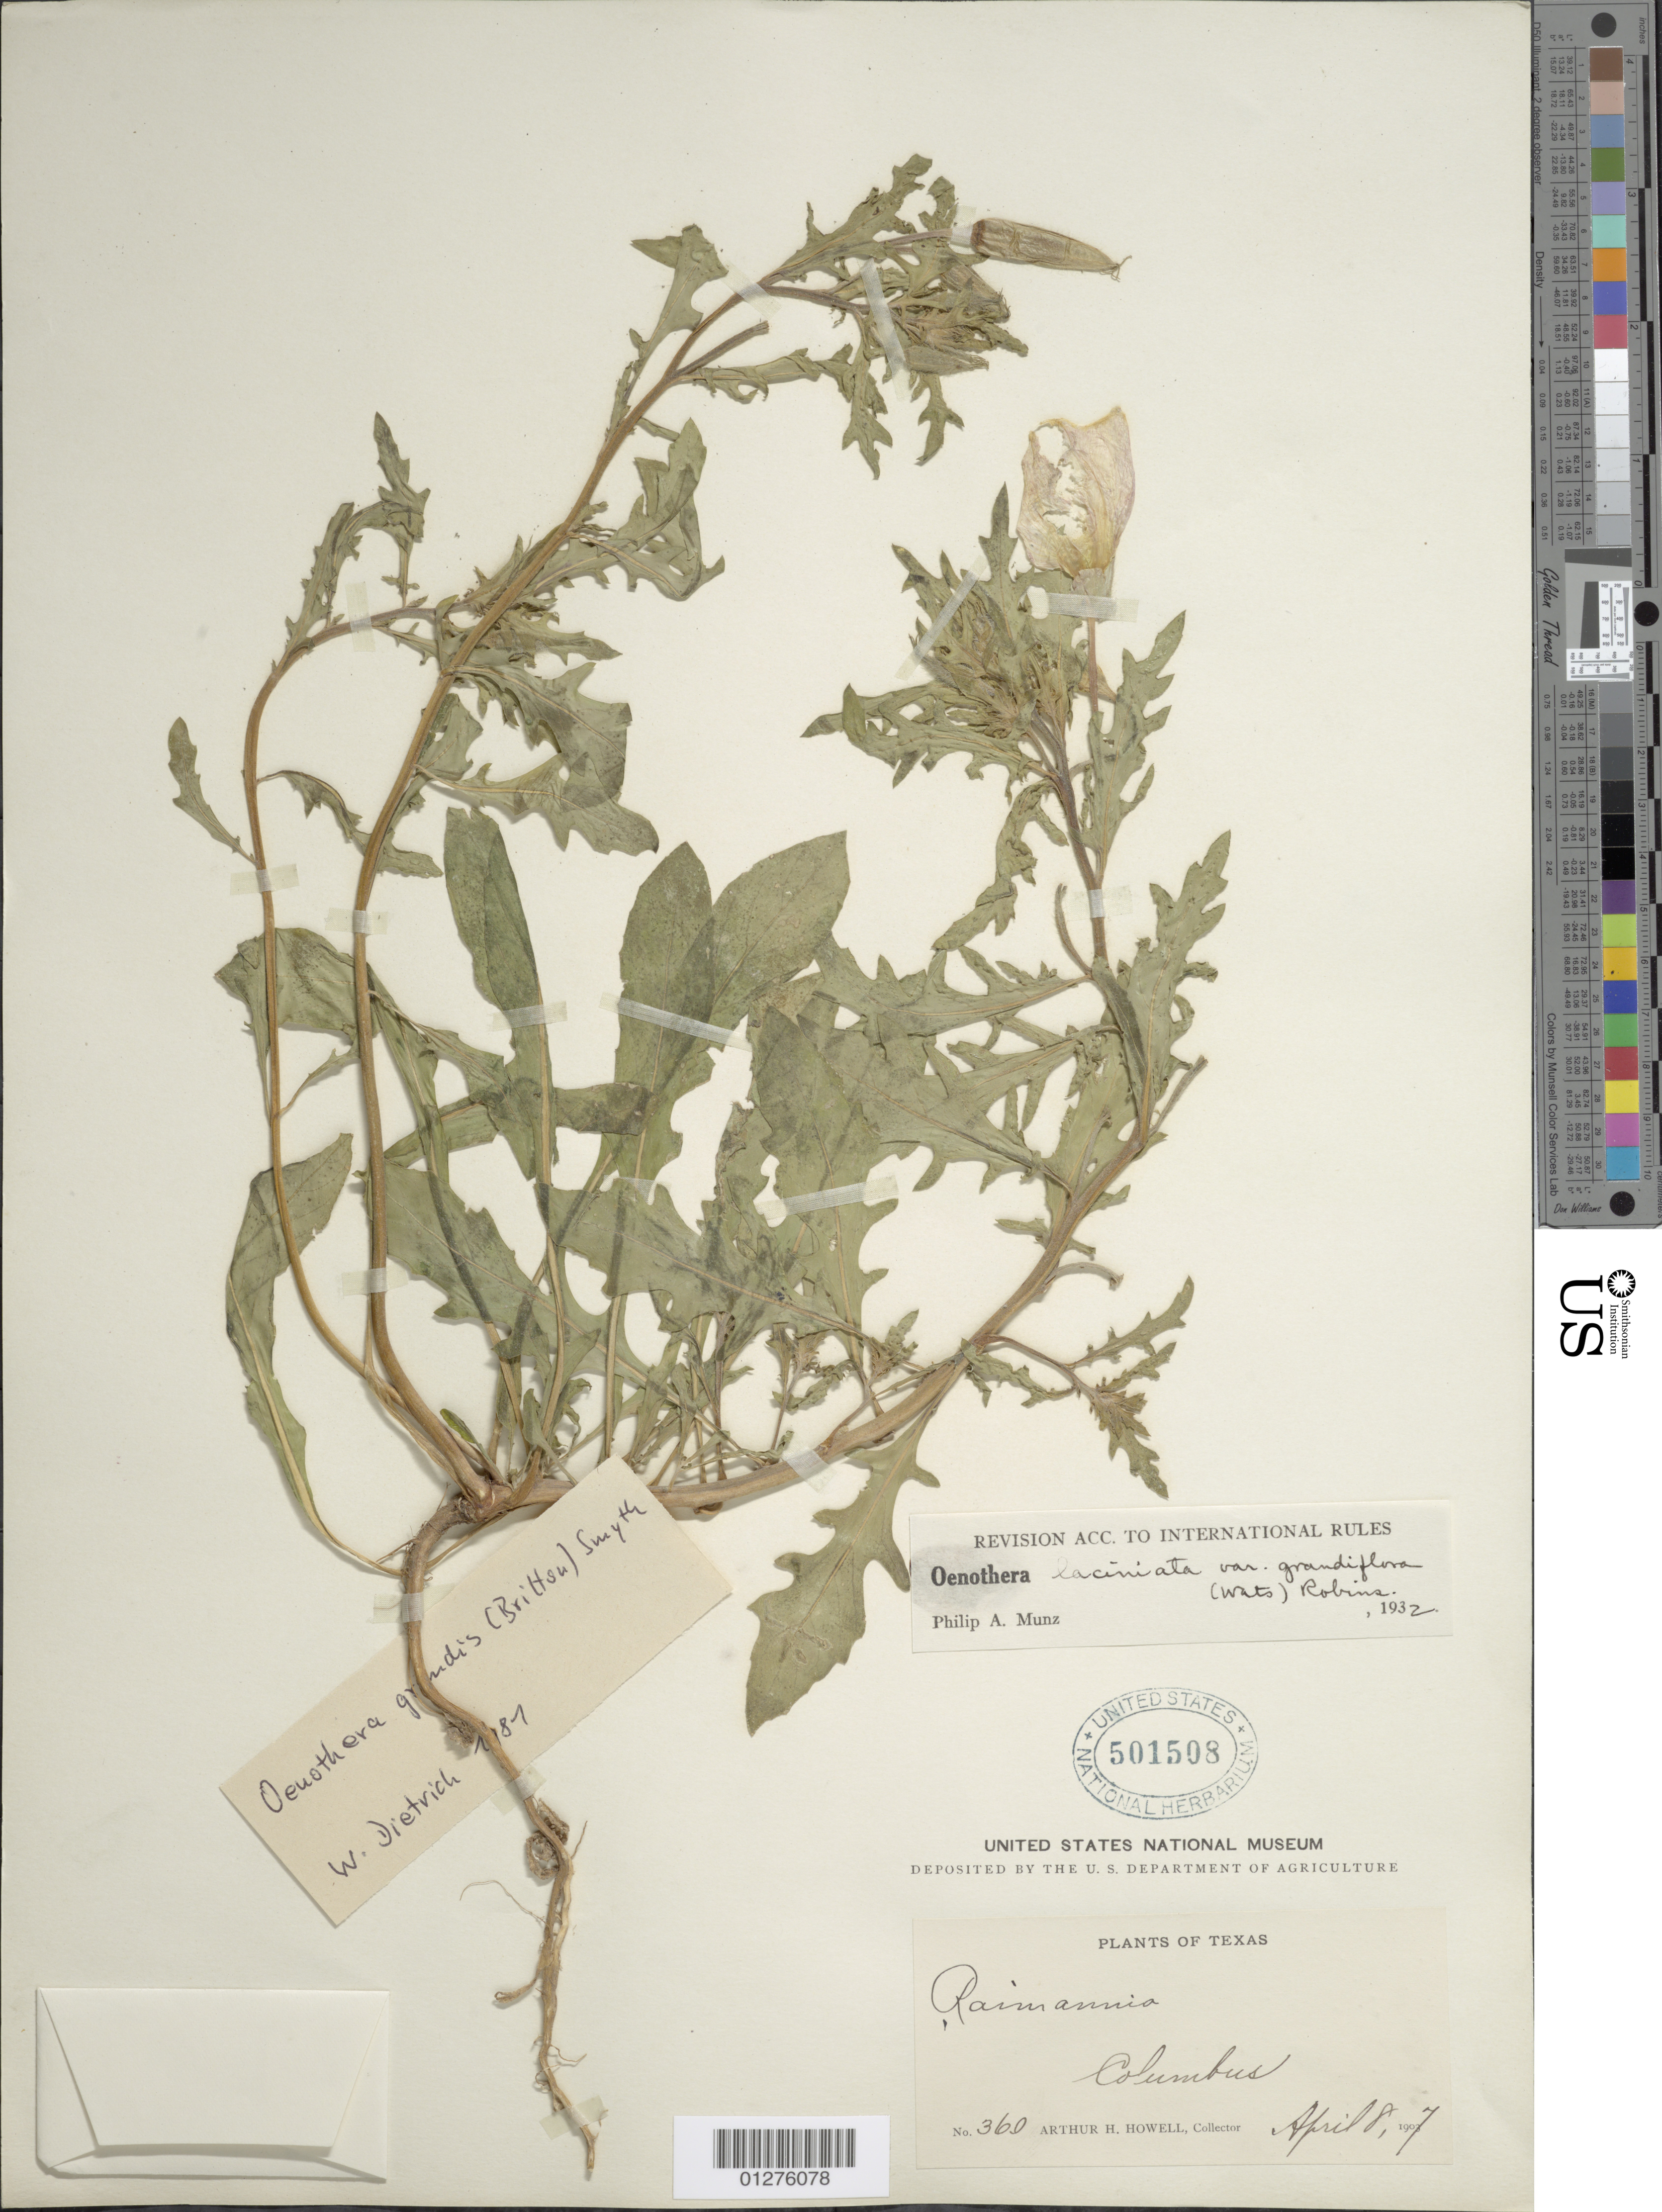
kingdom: Plantae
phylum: Tracheophyta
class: Magnoliopsida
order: Myrtales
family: Onagraceae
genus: Oenothera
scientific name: Oenothera grandis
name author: (Britton) Smyth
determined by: Dietrich, W.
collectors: A. H. Howell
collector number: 360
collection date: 1907-04-08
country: United States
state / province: Texas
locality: Columbus.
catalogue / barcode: US 501508